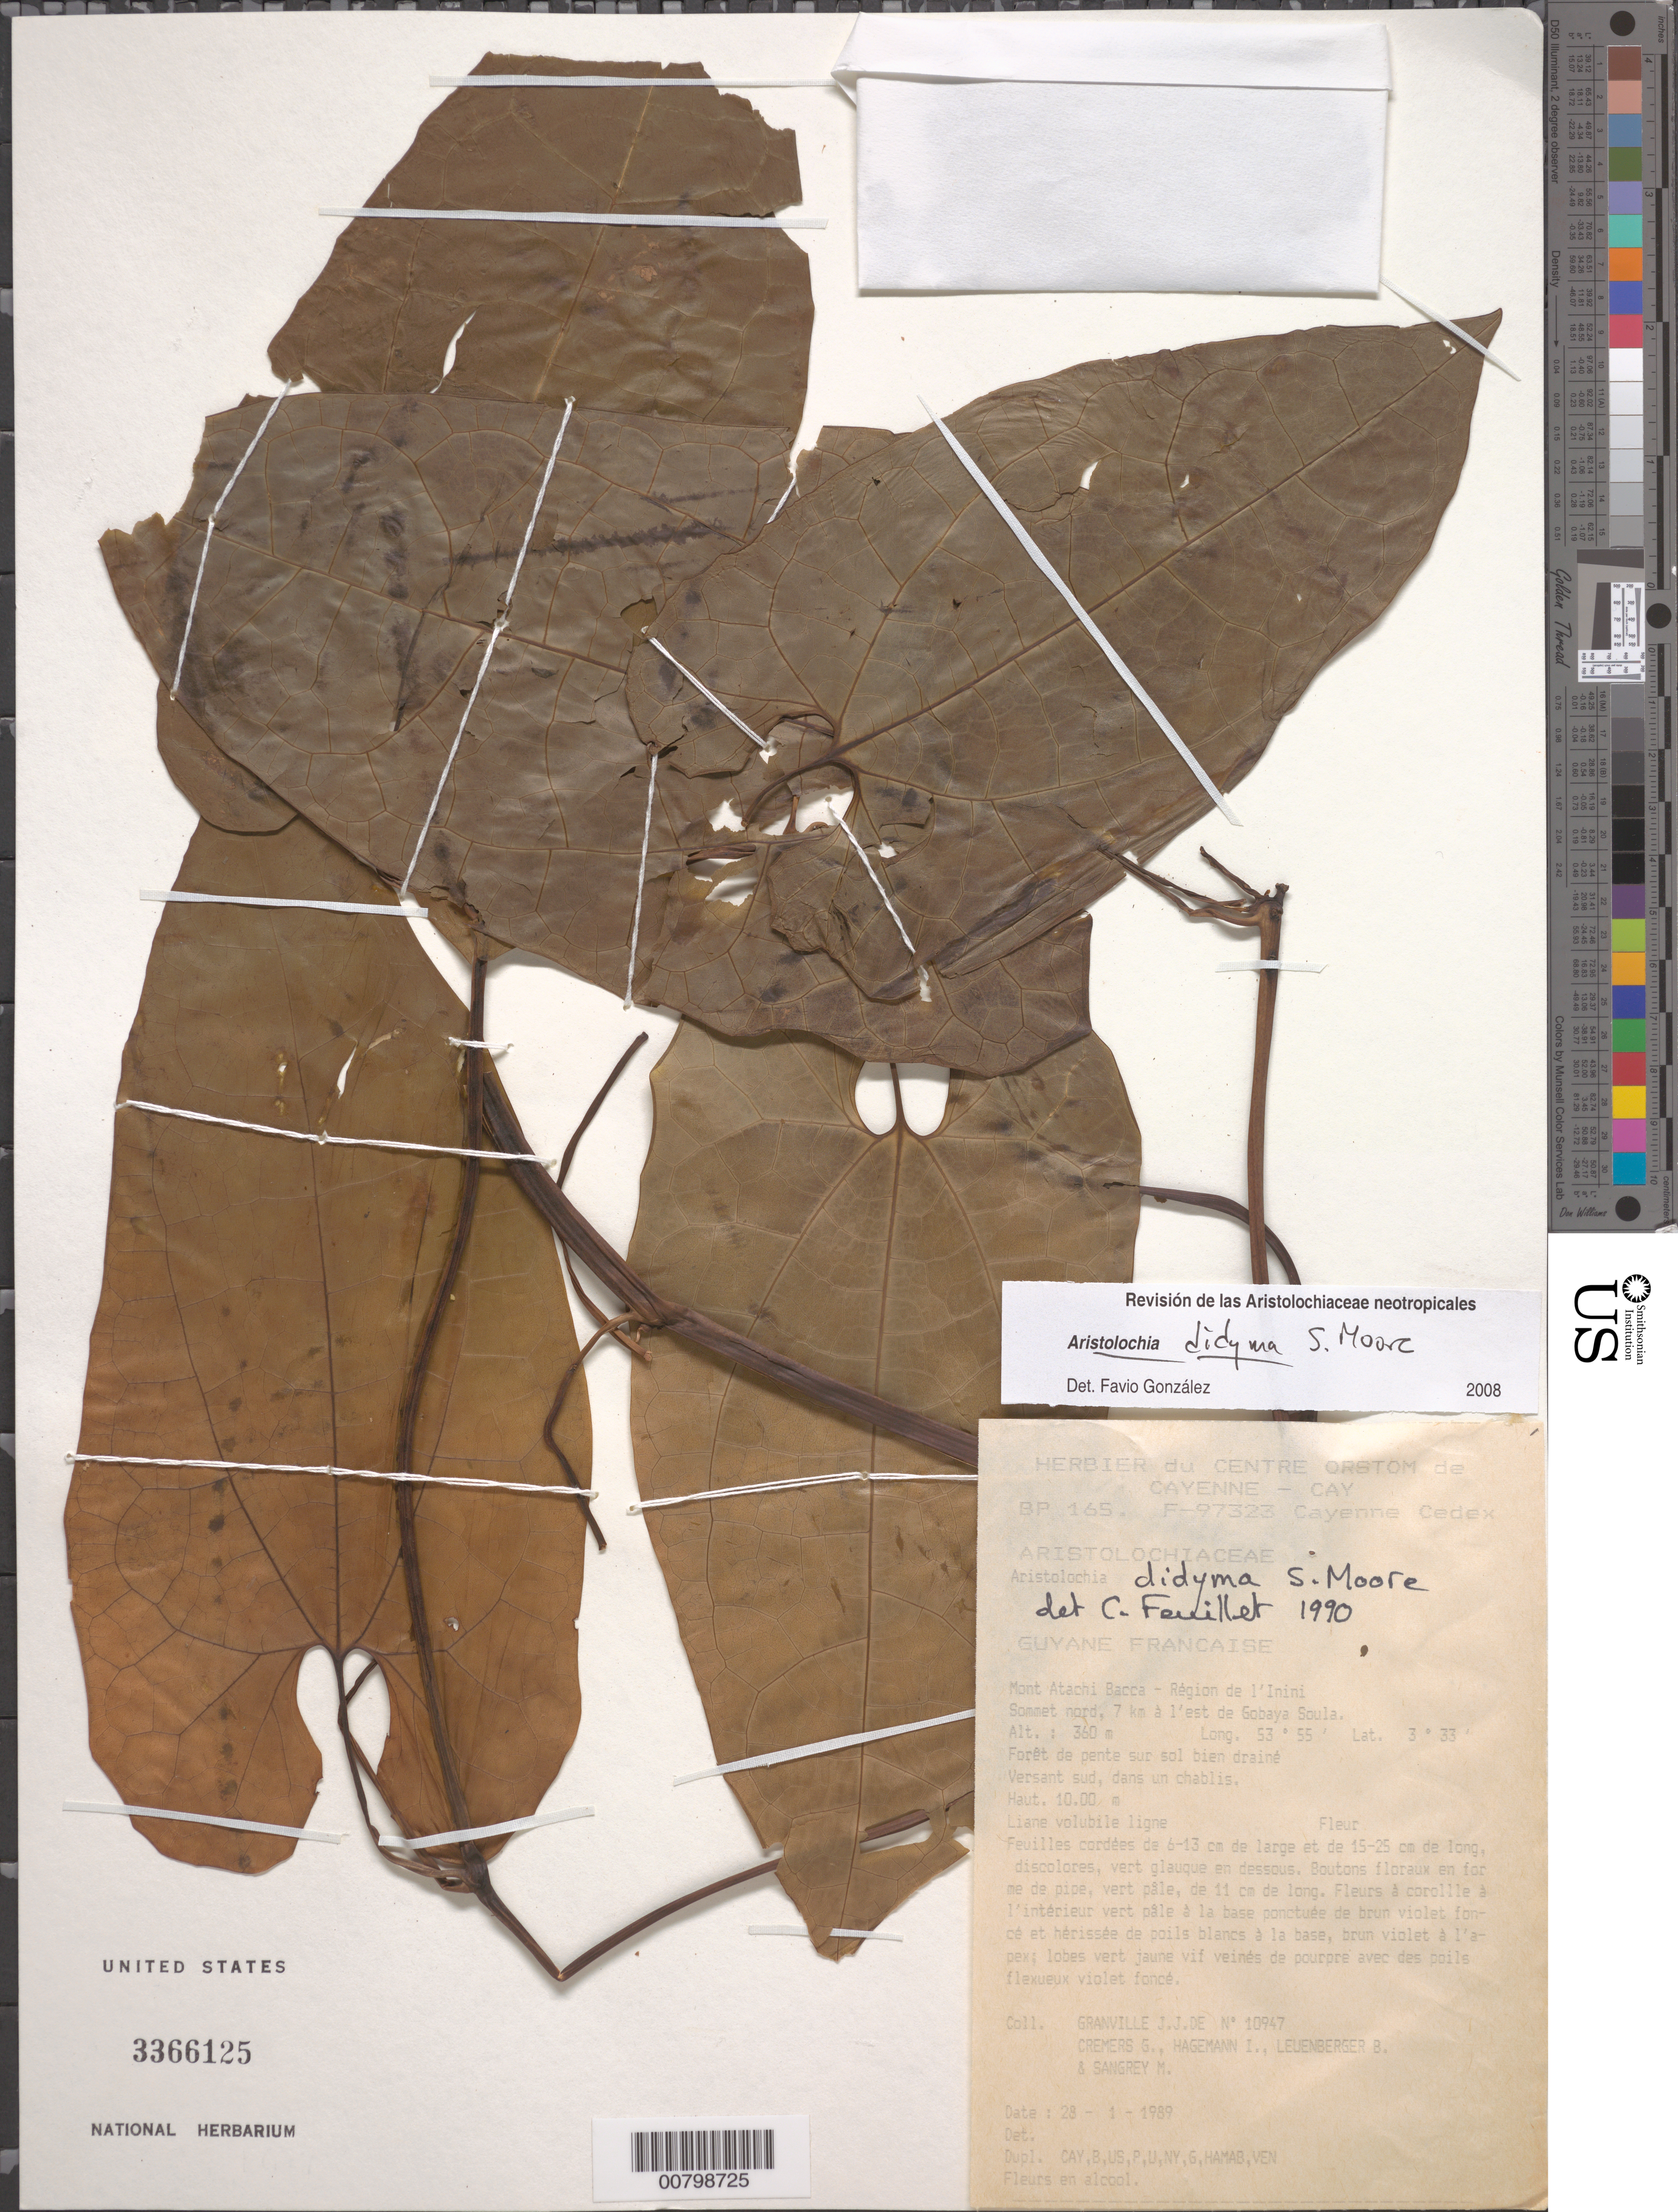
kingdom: Plantae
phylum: Tracheophyta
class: Magnoliopsida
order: Piperales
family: Aristolochiaceae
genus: Aristolochia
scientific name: Aristolochia didyma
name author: S. Moore in Moss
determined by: Feuillet, C.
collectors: J.-J. de Granville, G. Cremers, J. Hagemann, B. E. Leuenberger & M. S. Sangrey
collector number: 10947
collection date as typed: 28-Jan-89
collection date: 1989-01-28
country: French Guiana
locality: Mont Atachi Bacca, N sommet, Lawa (= Middle Maroni) Basin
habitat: Gap on slope forest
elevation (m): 360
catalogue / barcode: US 3366125